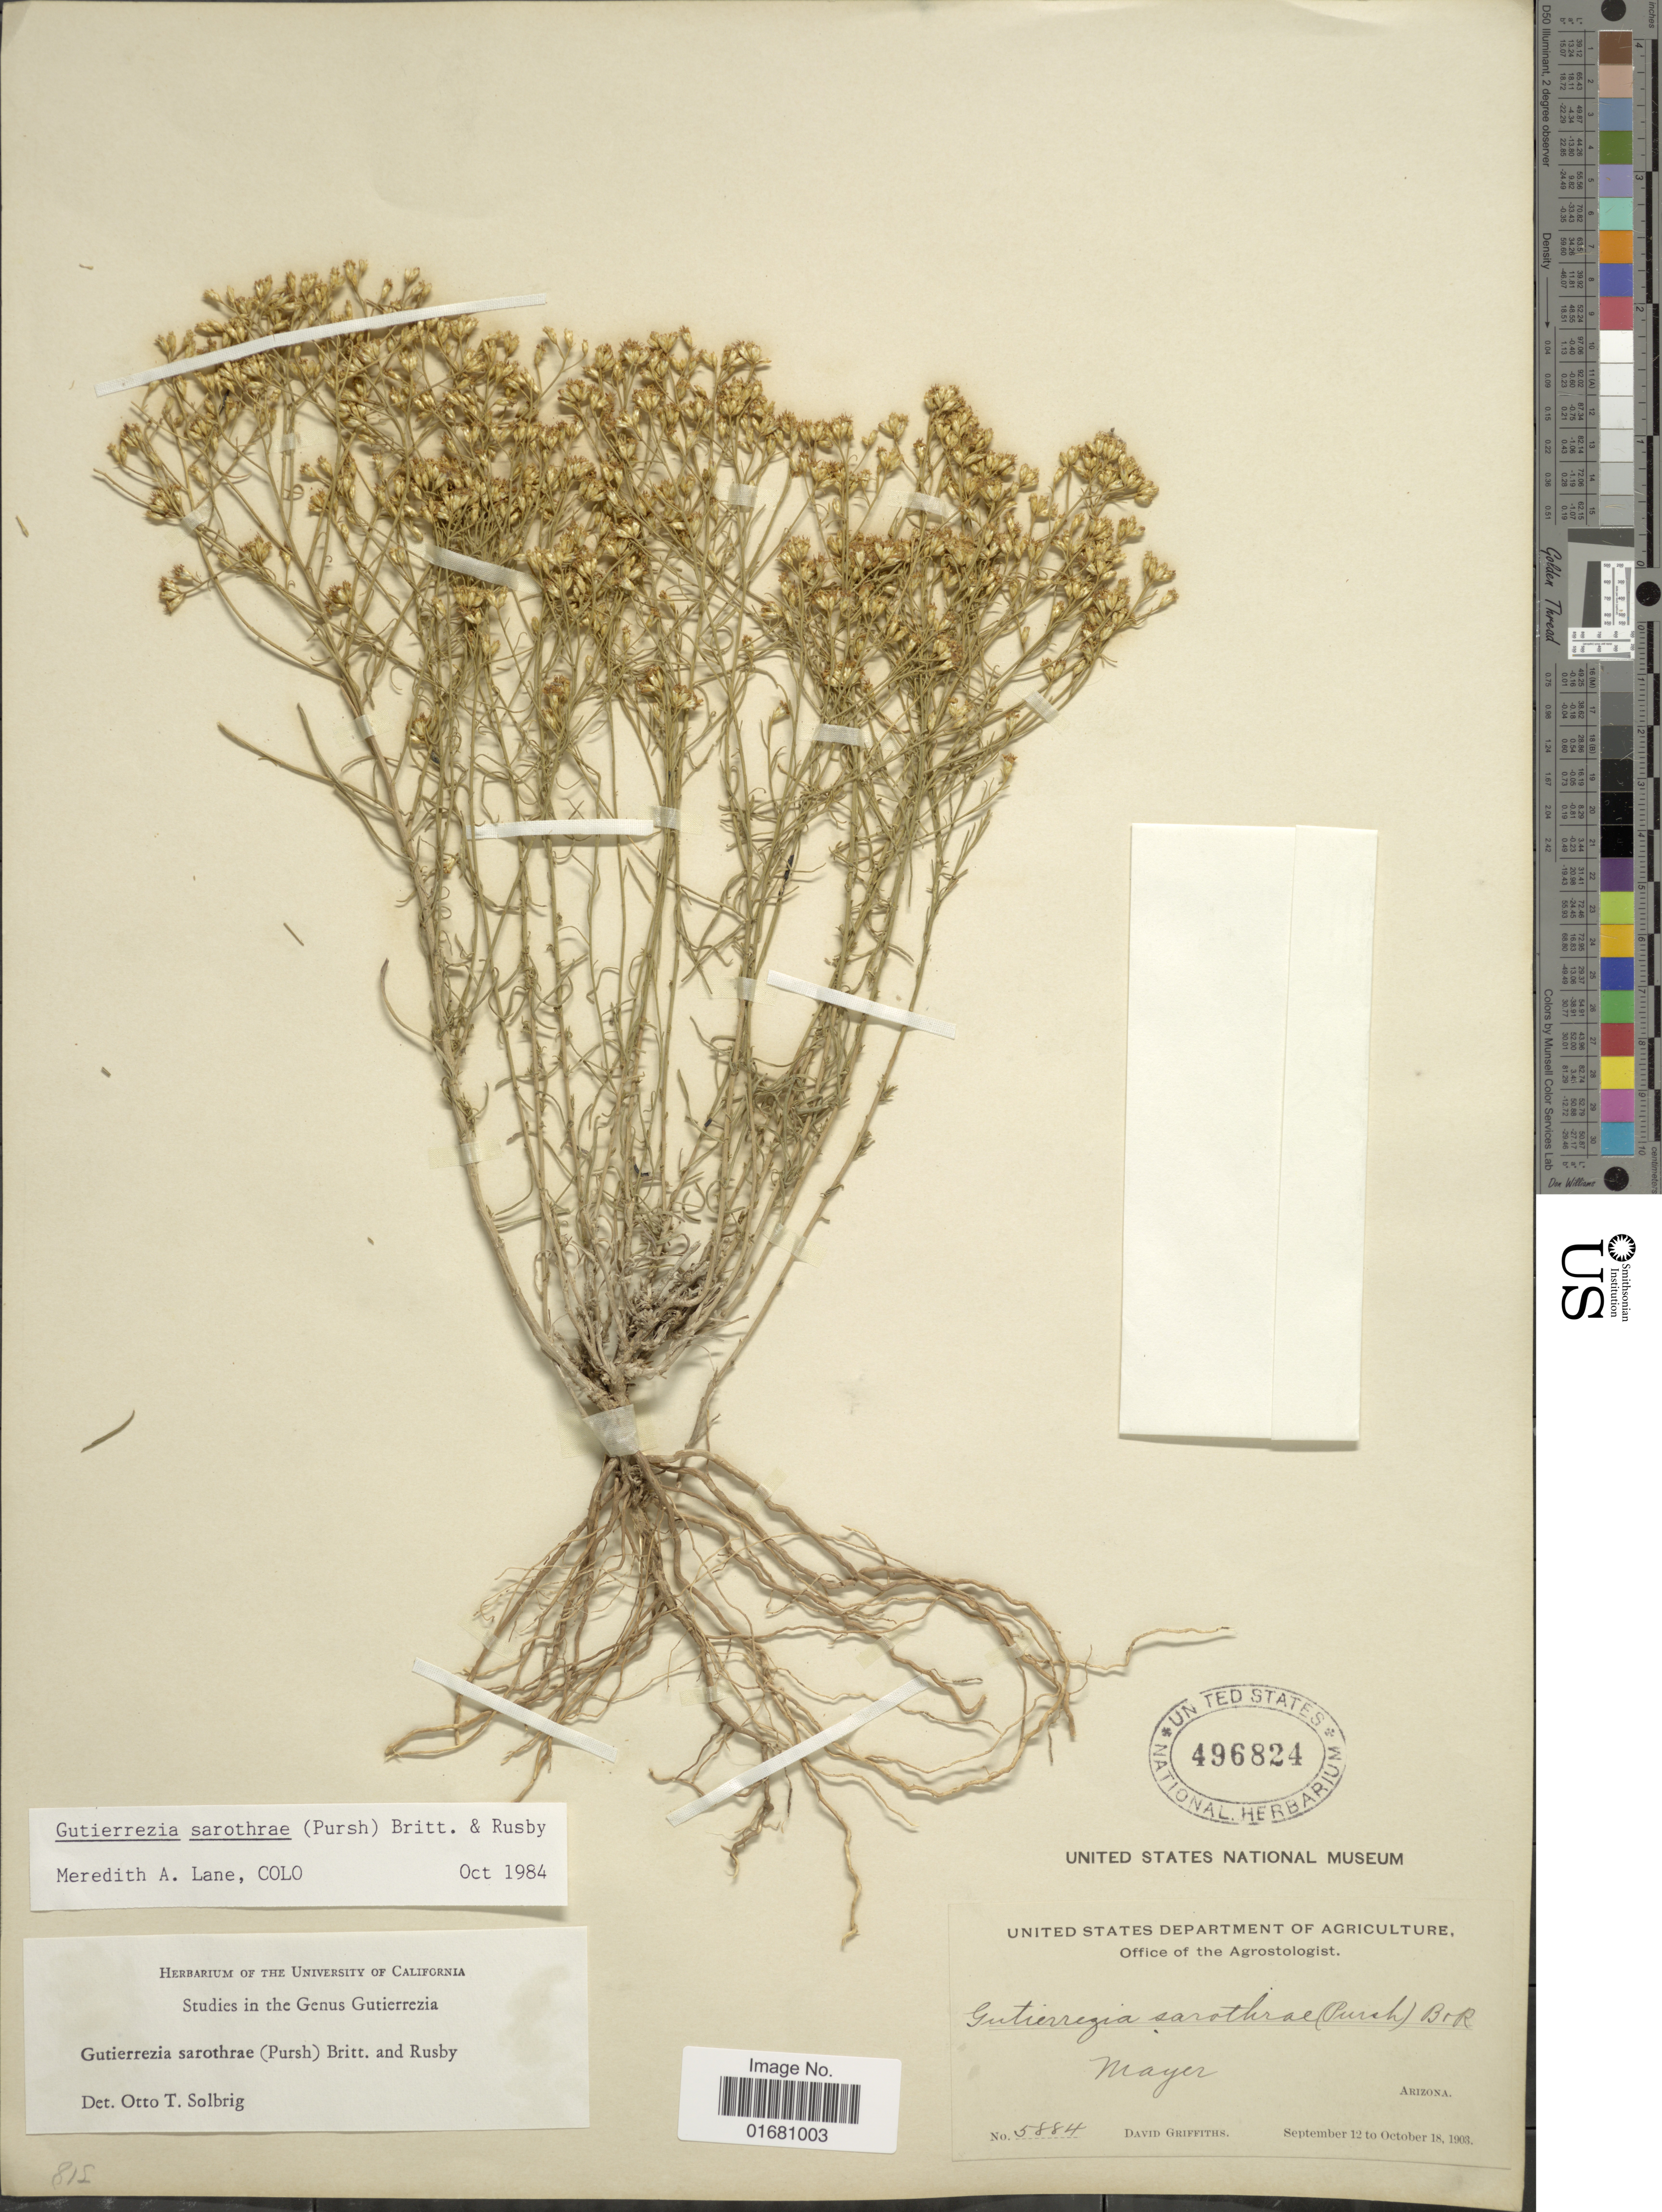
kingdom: Plantae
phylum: Tracheophyta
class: Magnoliopsida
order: Asterales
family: Asteraceae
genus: Gutierrezia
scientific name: Gutierrezia sarothrae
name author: (Pursh) Britton & Rusby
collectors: D. Griffiths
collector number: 5884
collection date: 1903-09-12/1903-10-18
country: United States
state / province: Arizona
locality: Mayer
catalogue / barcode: US 496824